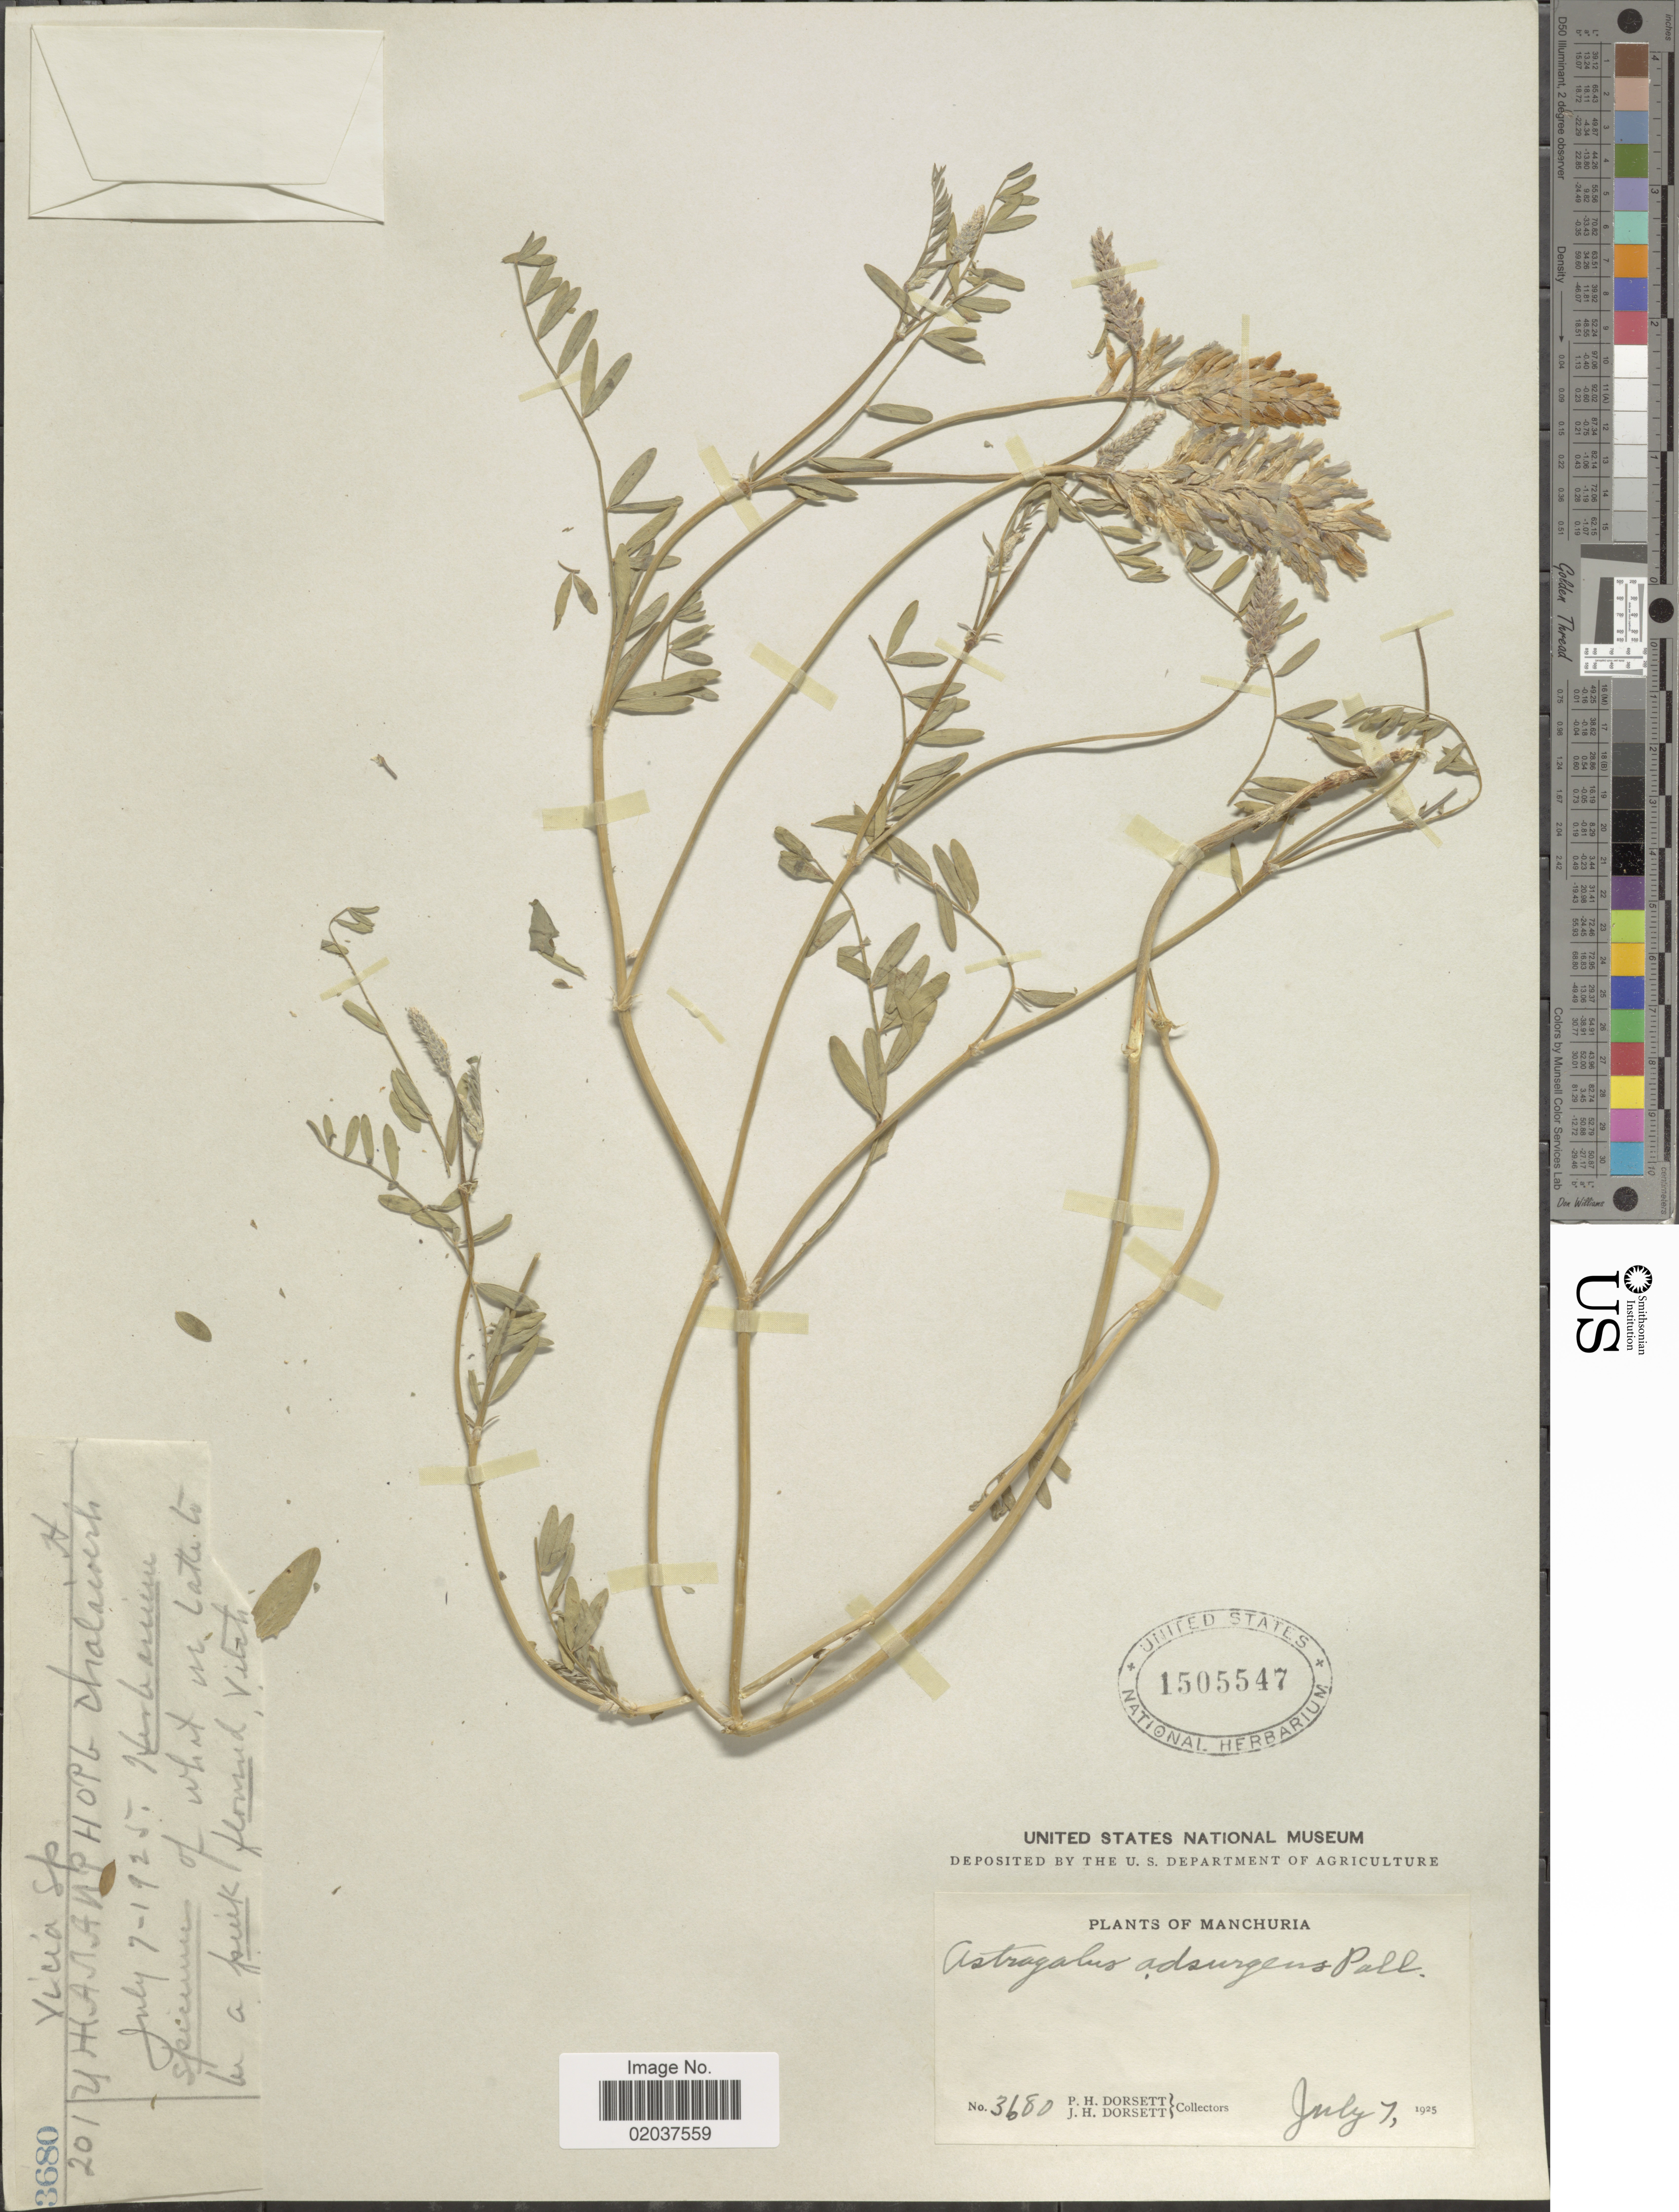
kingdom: Plantae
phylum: Tracheophyta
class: Magnoliopsida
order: Fabales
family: Fabaceae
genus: Astragalus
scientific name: Astragalus adsurgens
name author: Pall.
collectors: P. H. Dorsett & J. Dorsett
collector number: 3680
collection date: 1925-07-07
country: China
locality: Manchuria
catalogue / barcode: US 1505547